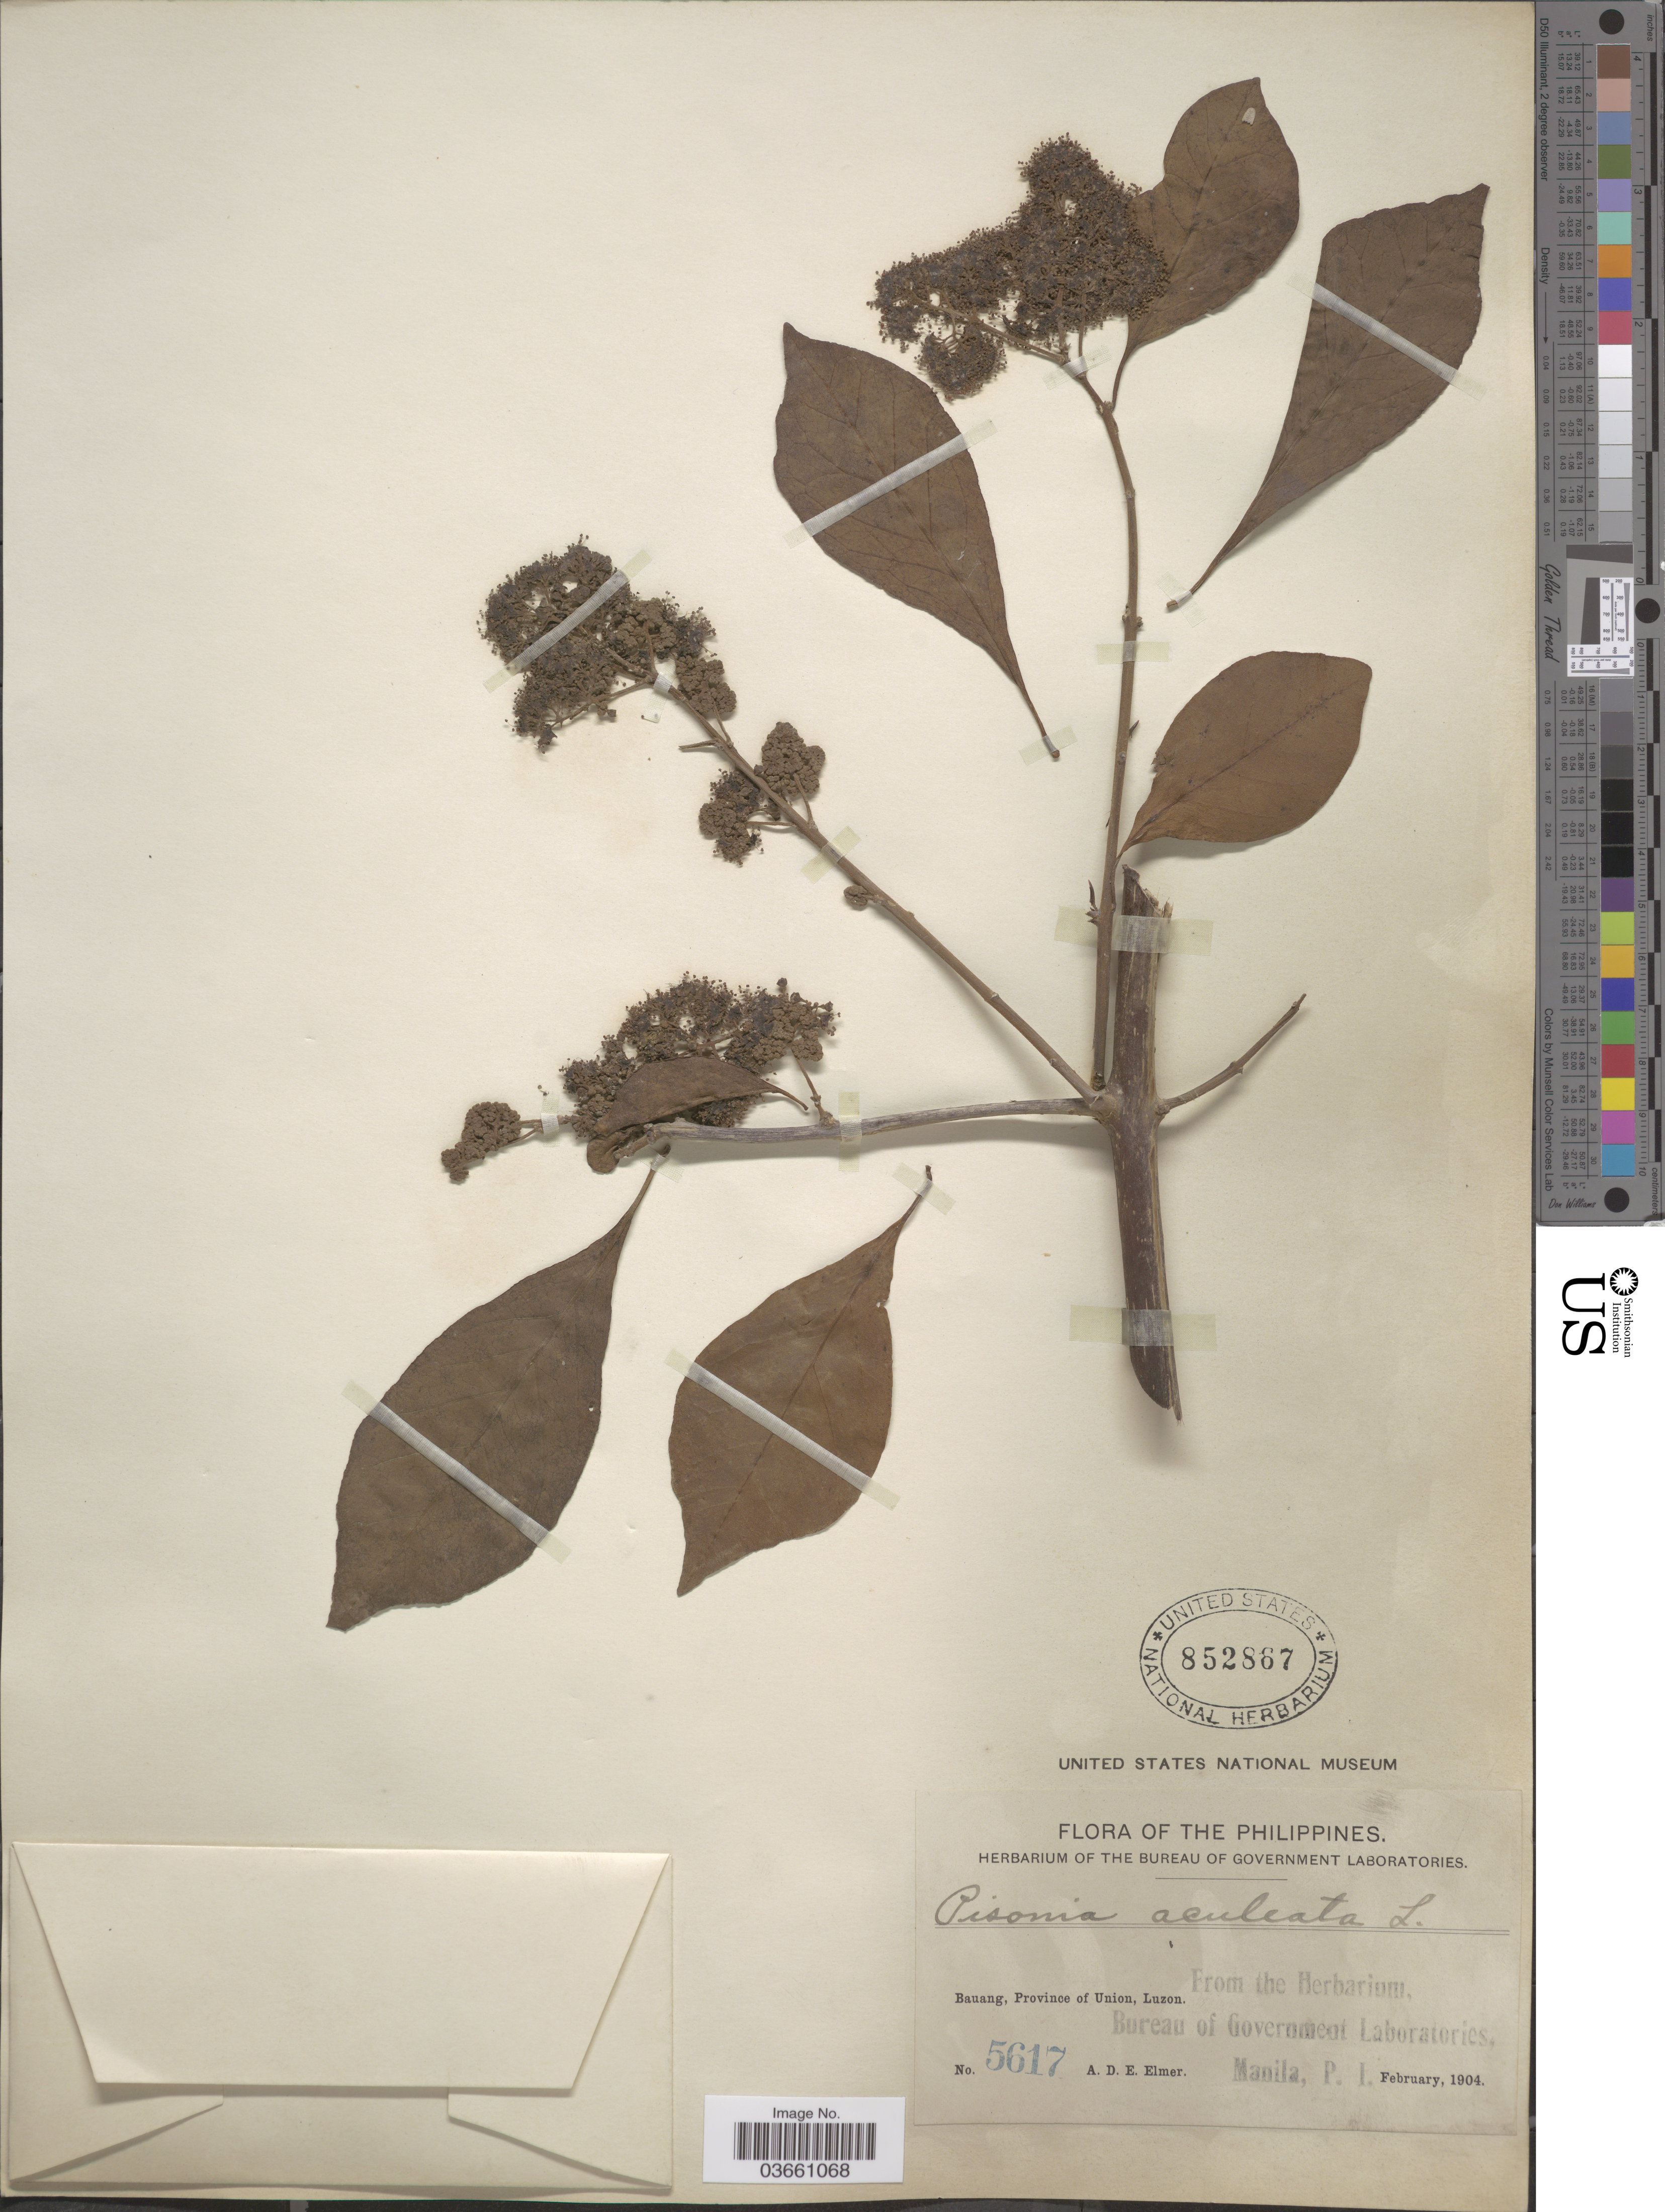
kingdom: Plantae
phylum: Tracheophyta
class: Magnoliopsida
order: Caryophyllales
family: Nyctaginaceae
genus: Pisonia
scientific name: Pisonia aculeata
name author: L.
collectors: A. D. E. Elmer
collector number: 5617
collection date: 1904-02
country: Philippines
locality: Bauang, Province of Union, Luzon.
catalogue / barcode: US 852867